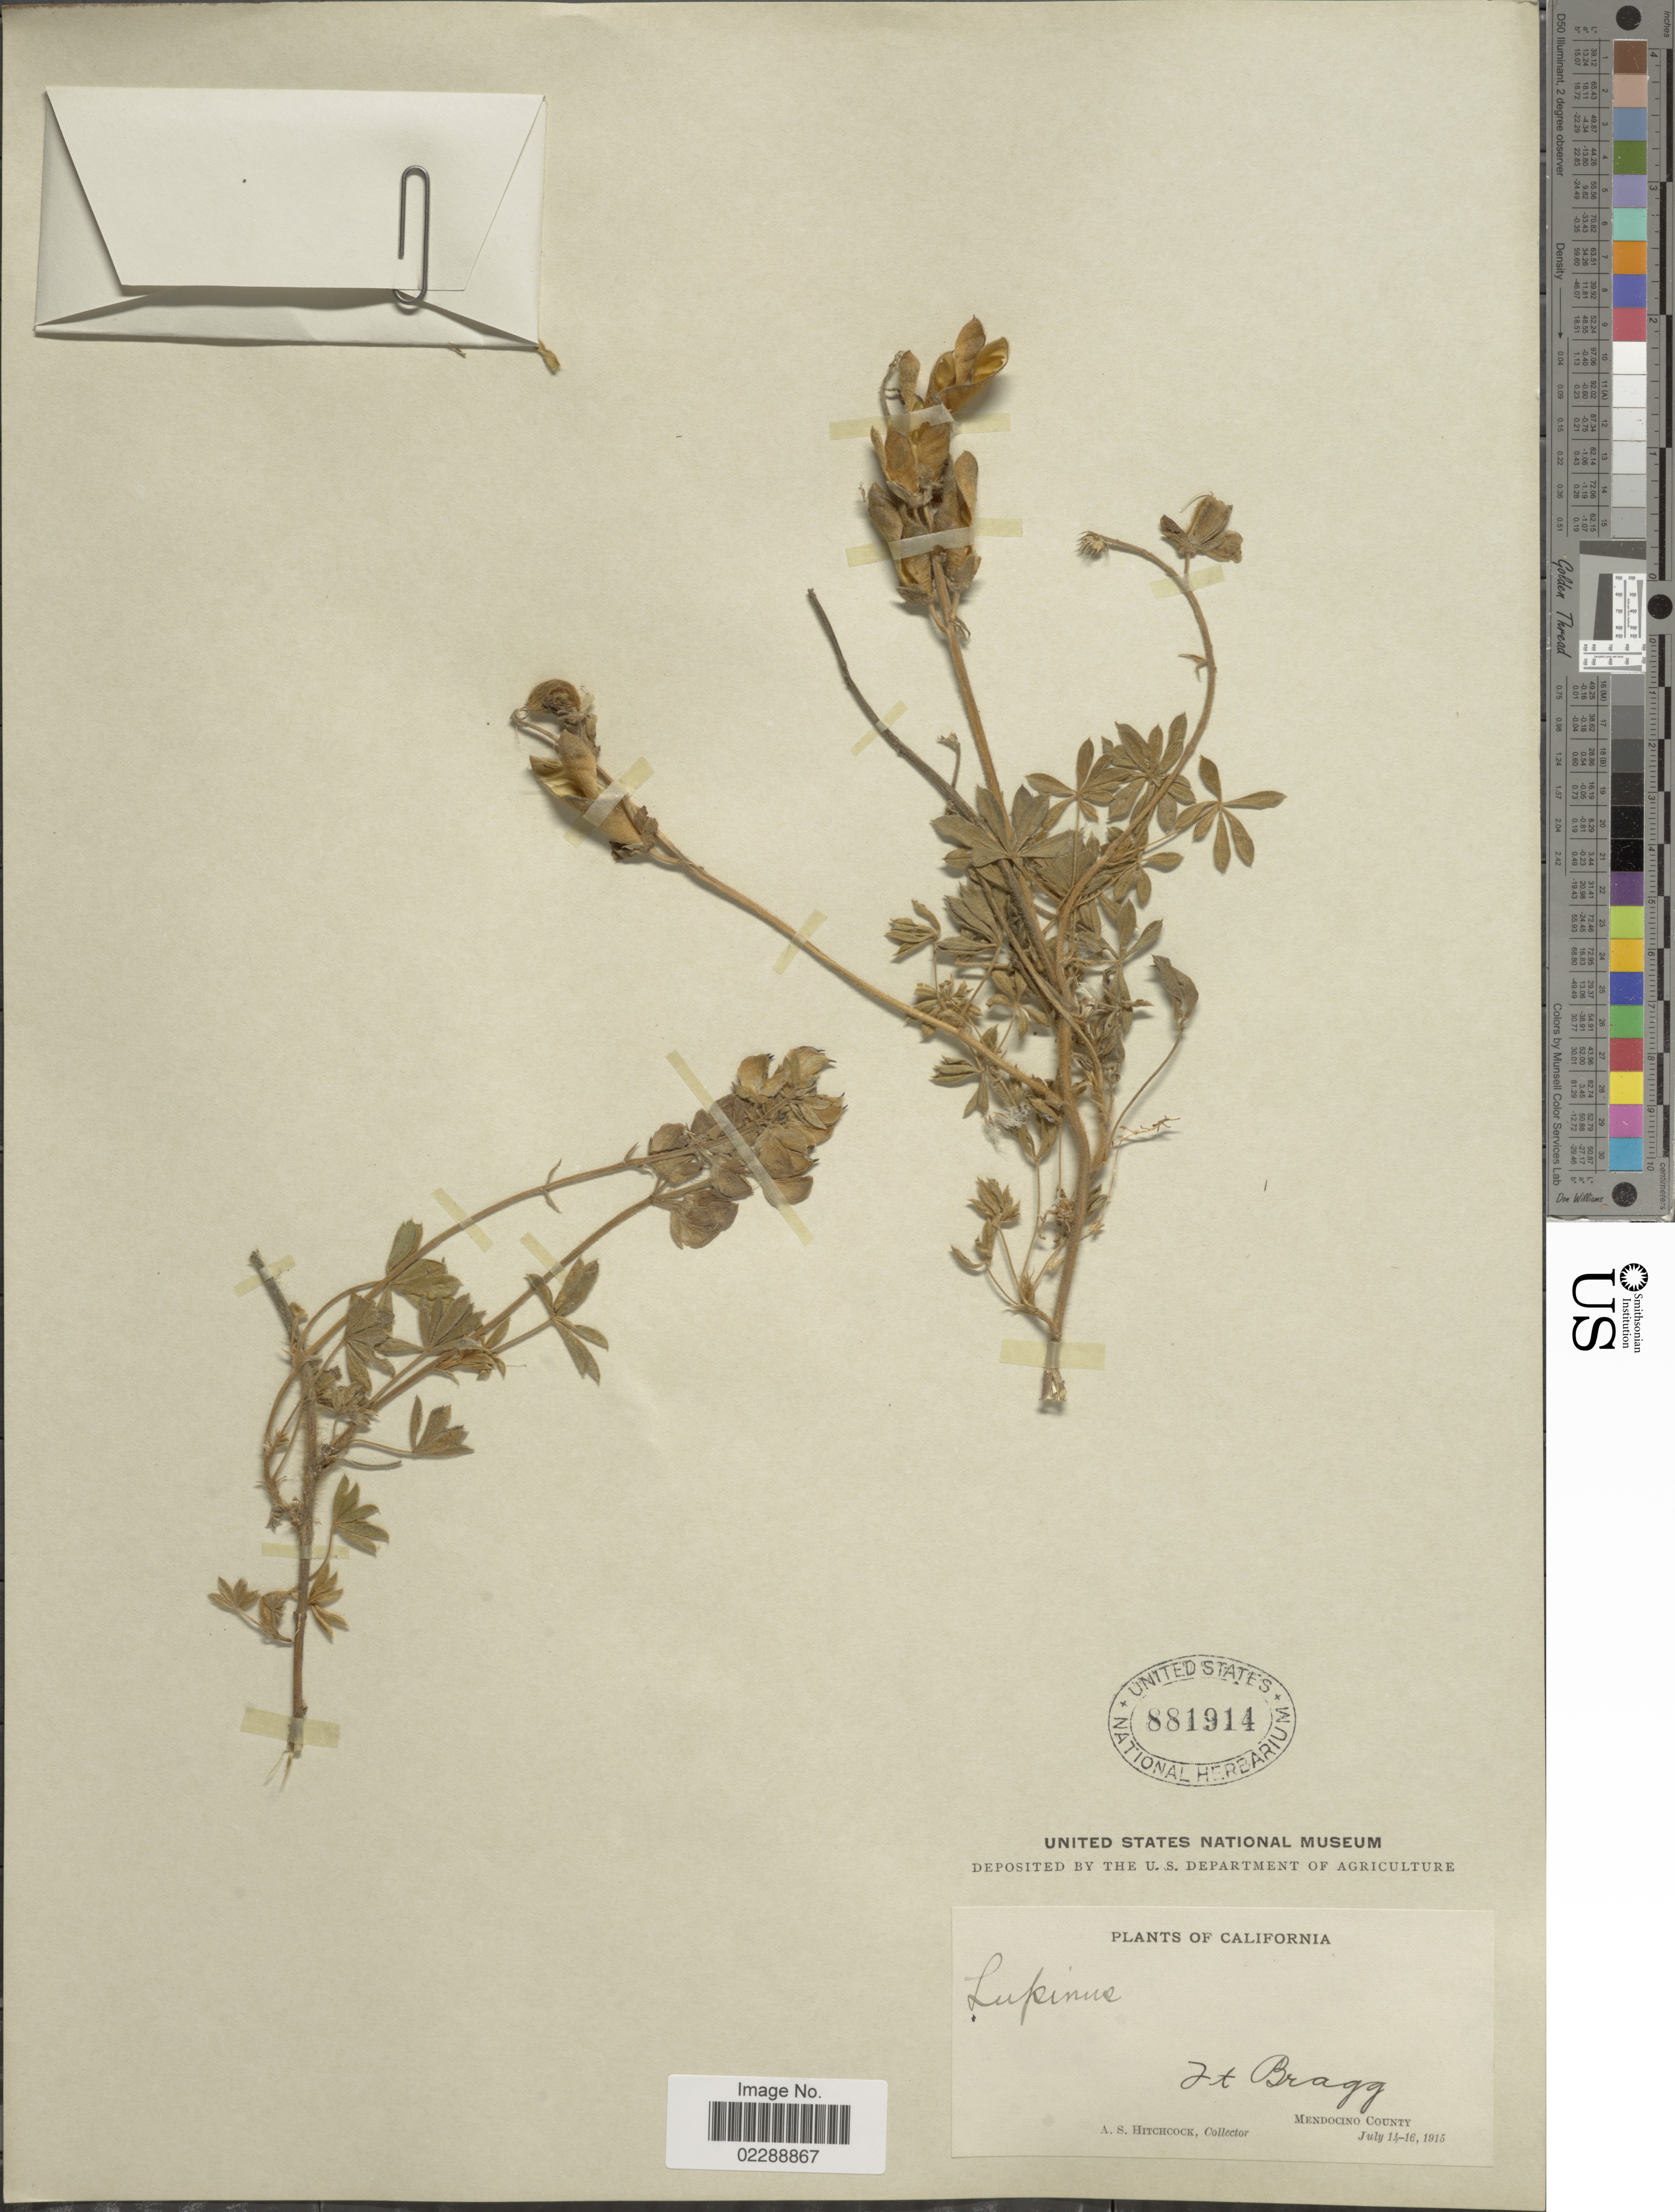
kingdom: Plantae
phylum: Tracheophyta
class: Magnoliopsida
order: Fabales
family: Fabaceae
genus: Lupinus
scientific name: Lupinus sp.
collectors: A. S. Hitchcock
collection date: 1915-07-14/1915-07-16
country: United States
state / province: California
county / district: Mendocino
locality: FT. Bragg, Mendocino County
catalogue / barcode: US 881914